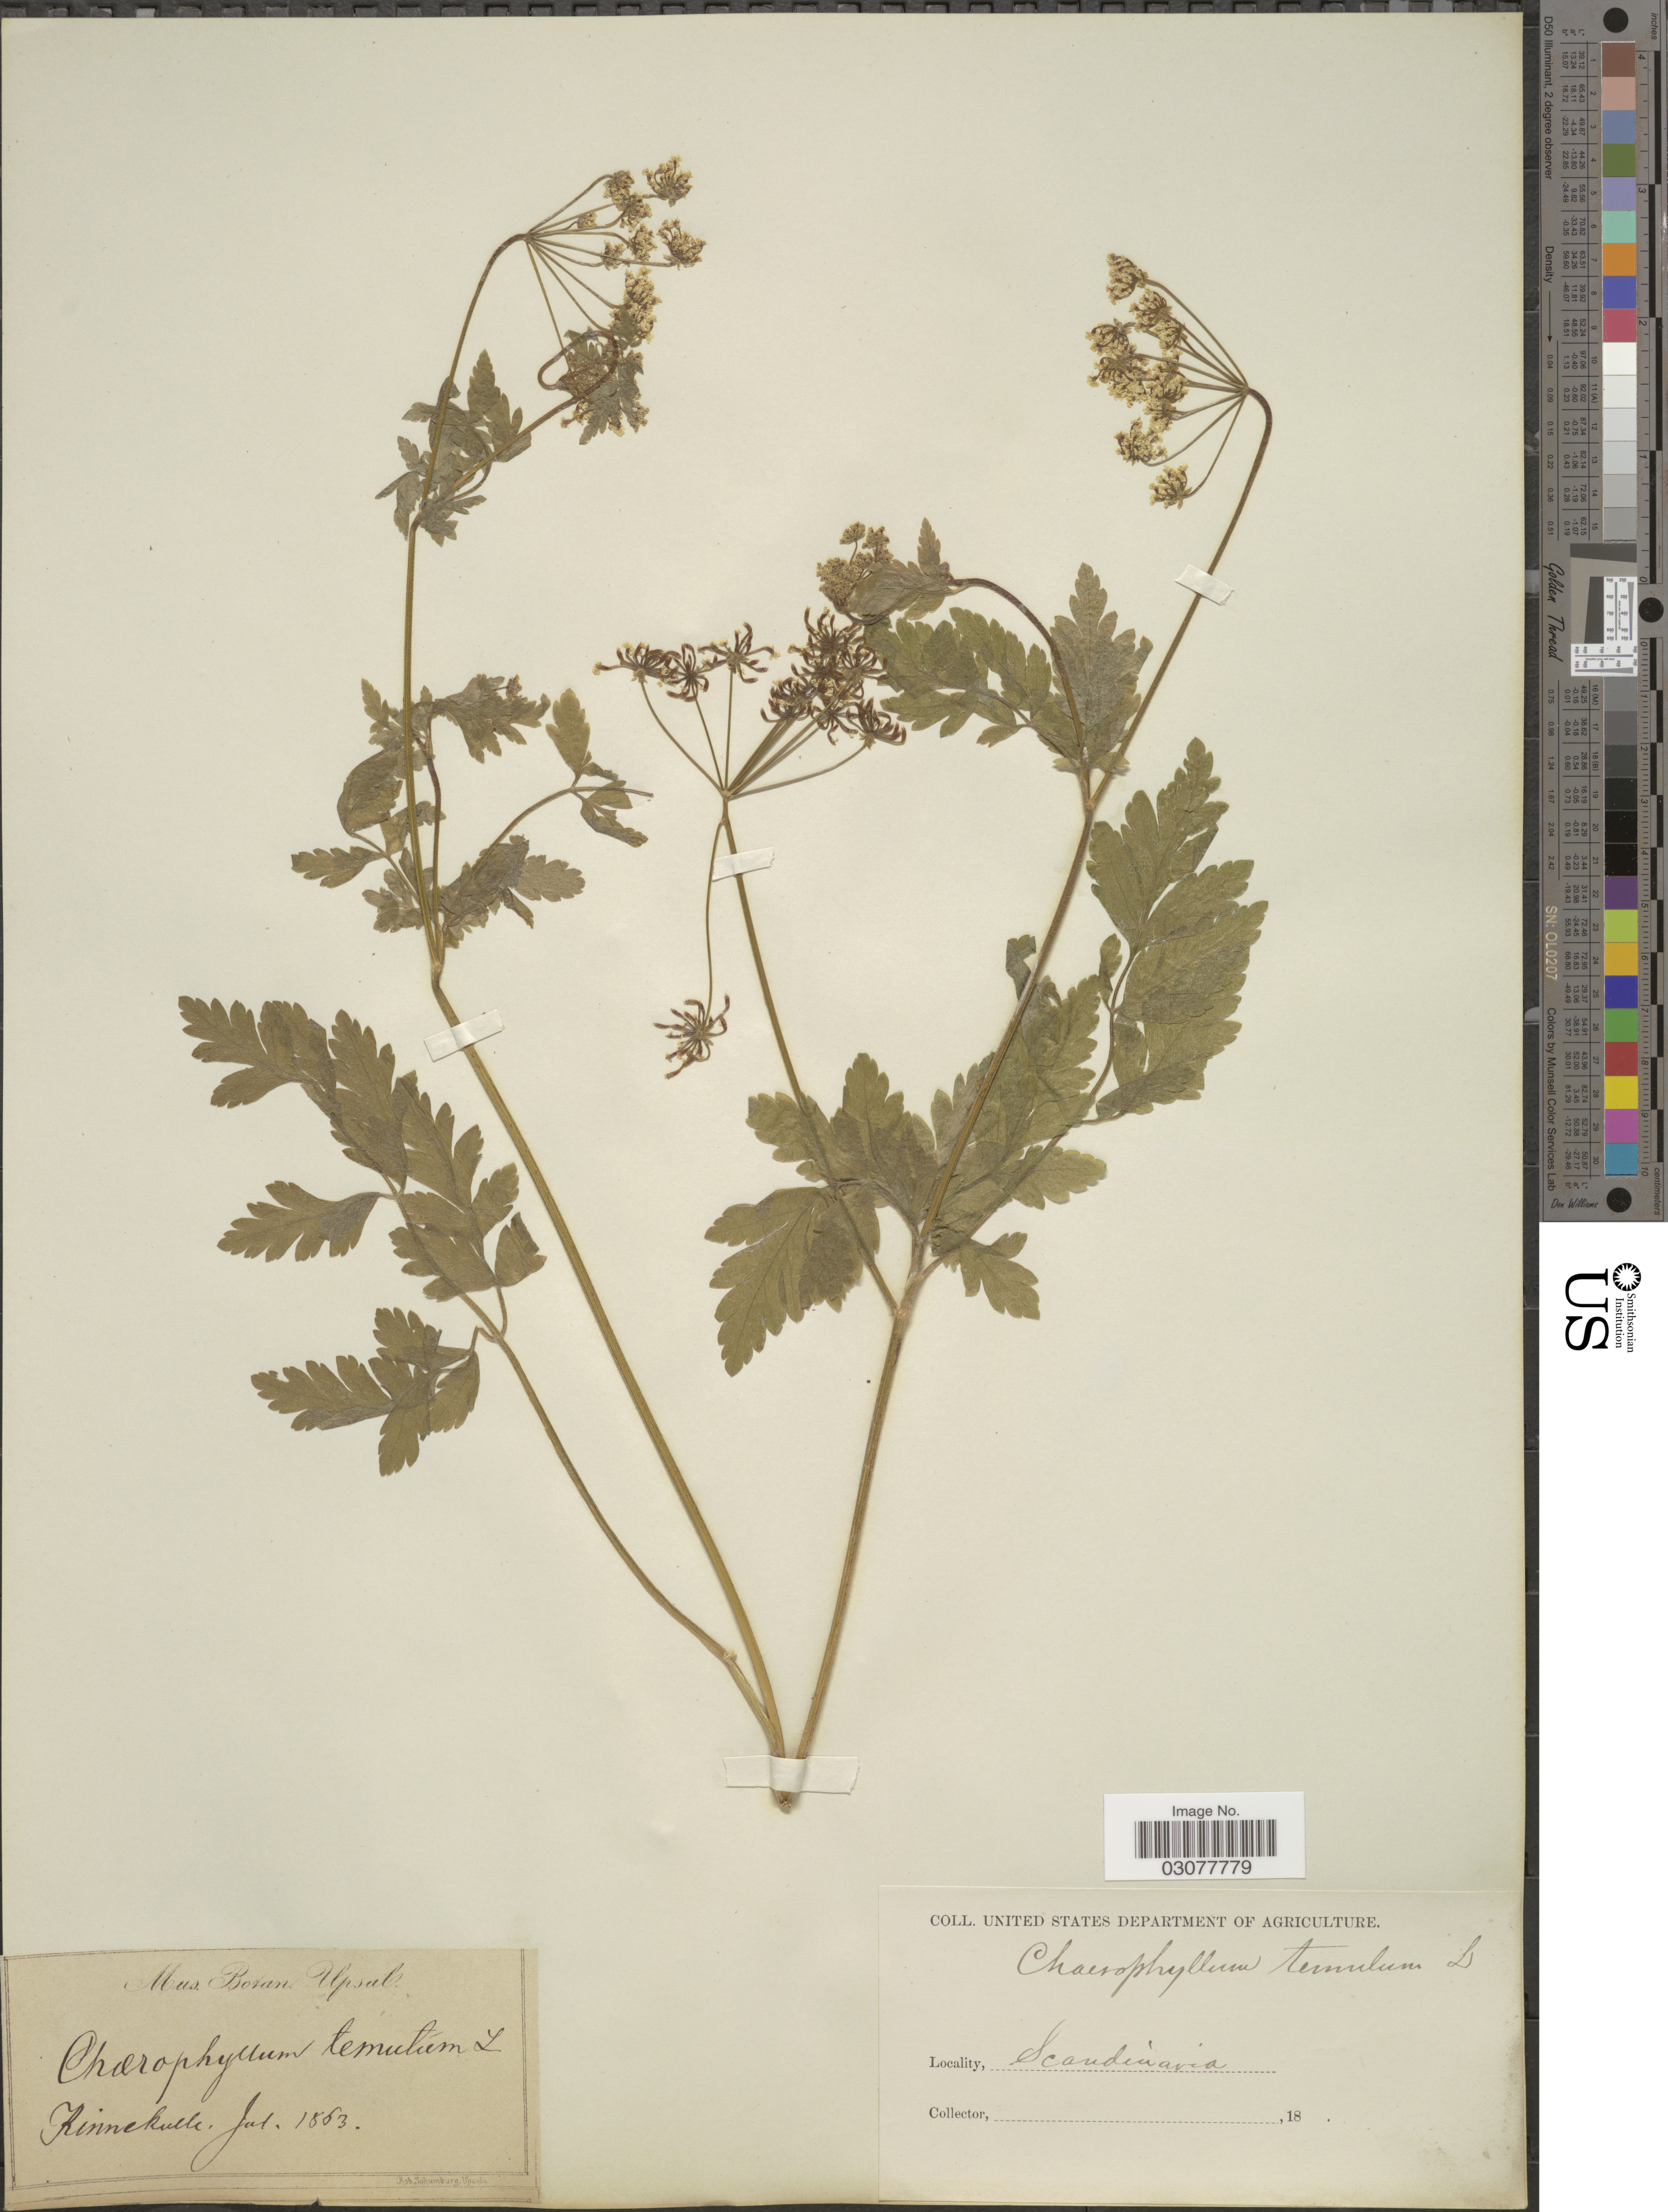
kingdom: Plantae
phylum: Tracheophyta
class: Magnoliopsida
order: Apiales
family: Apiaceae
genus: Chaerophyllum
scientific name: Chaerophyllum temulum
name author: L.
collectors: ex herb. U. S. Department of Agriculture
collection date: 1853-07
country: Sweden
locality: Kinnekulle, Scandinavia.